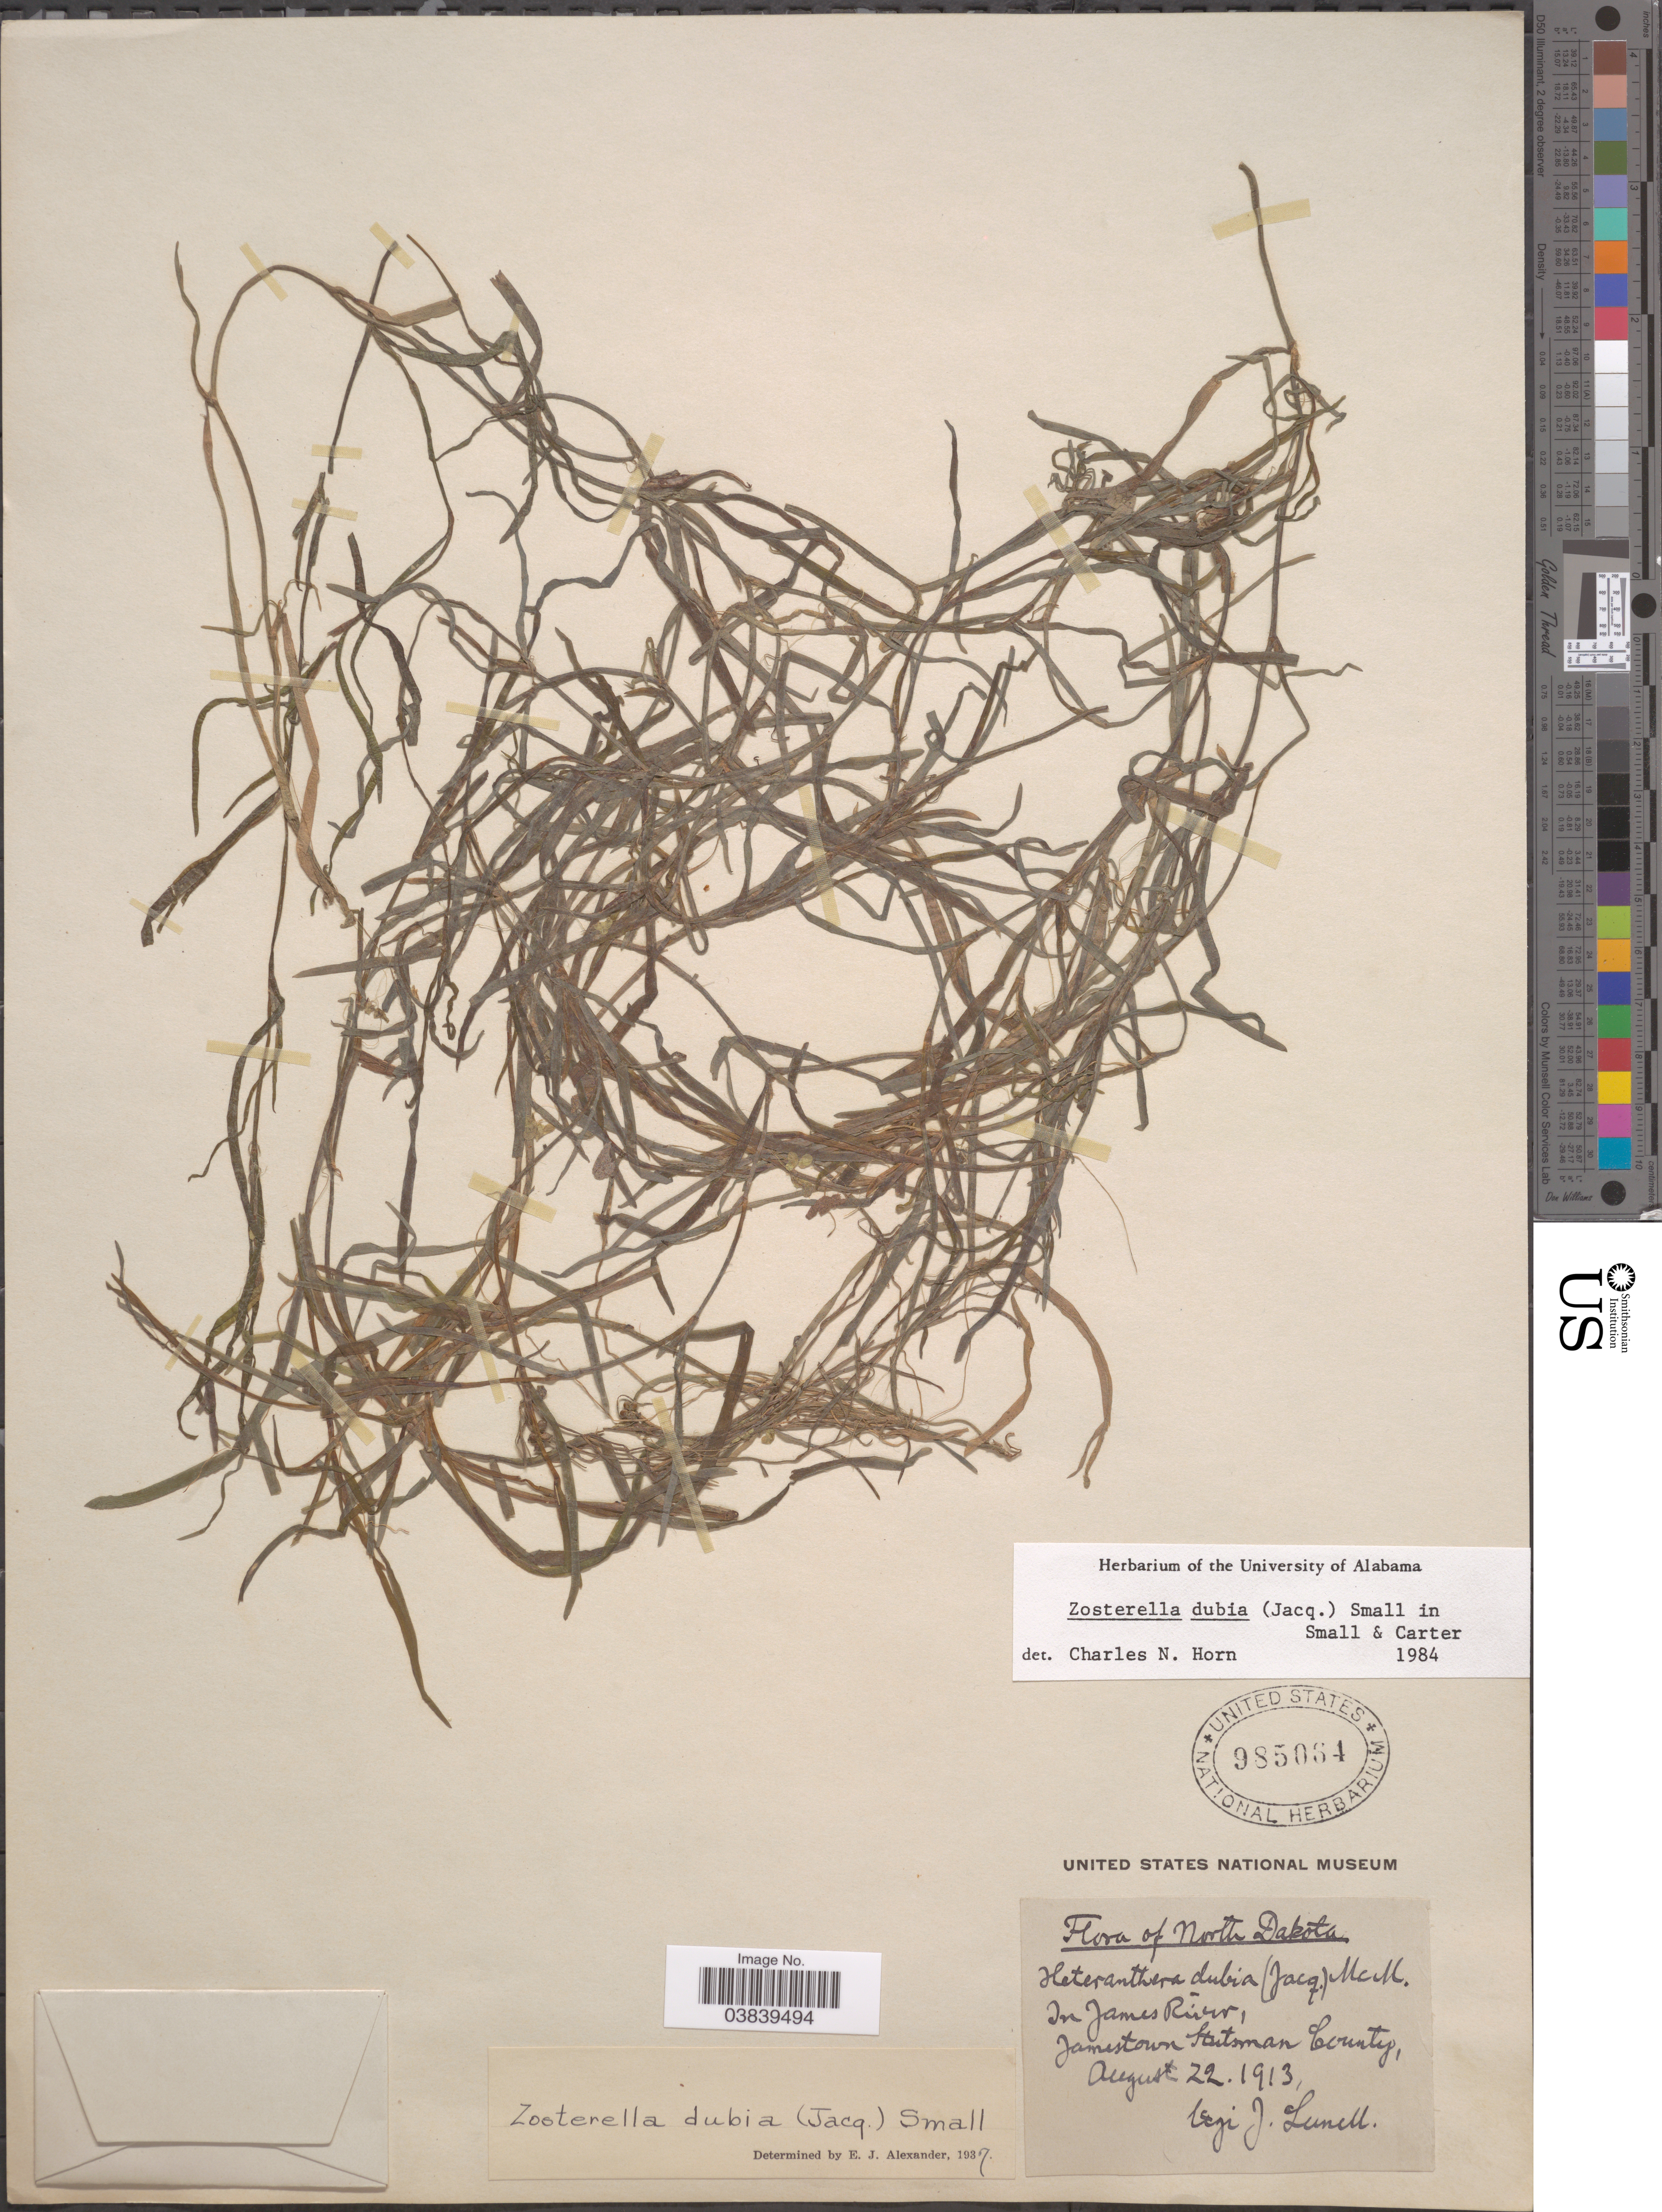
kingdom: Plantae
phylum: Tracheophyta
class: Liliopsida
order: Commelinales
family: Pontederiaceae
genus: Heteranthera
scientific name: Heteranthera dubia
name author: (Jacq.) MacMill.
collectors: J. Lunell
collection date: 1913-08-22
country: United States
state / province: North Dakota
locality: In James River, Jamestown Stutsman County.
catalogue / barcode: US 985084